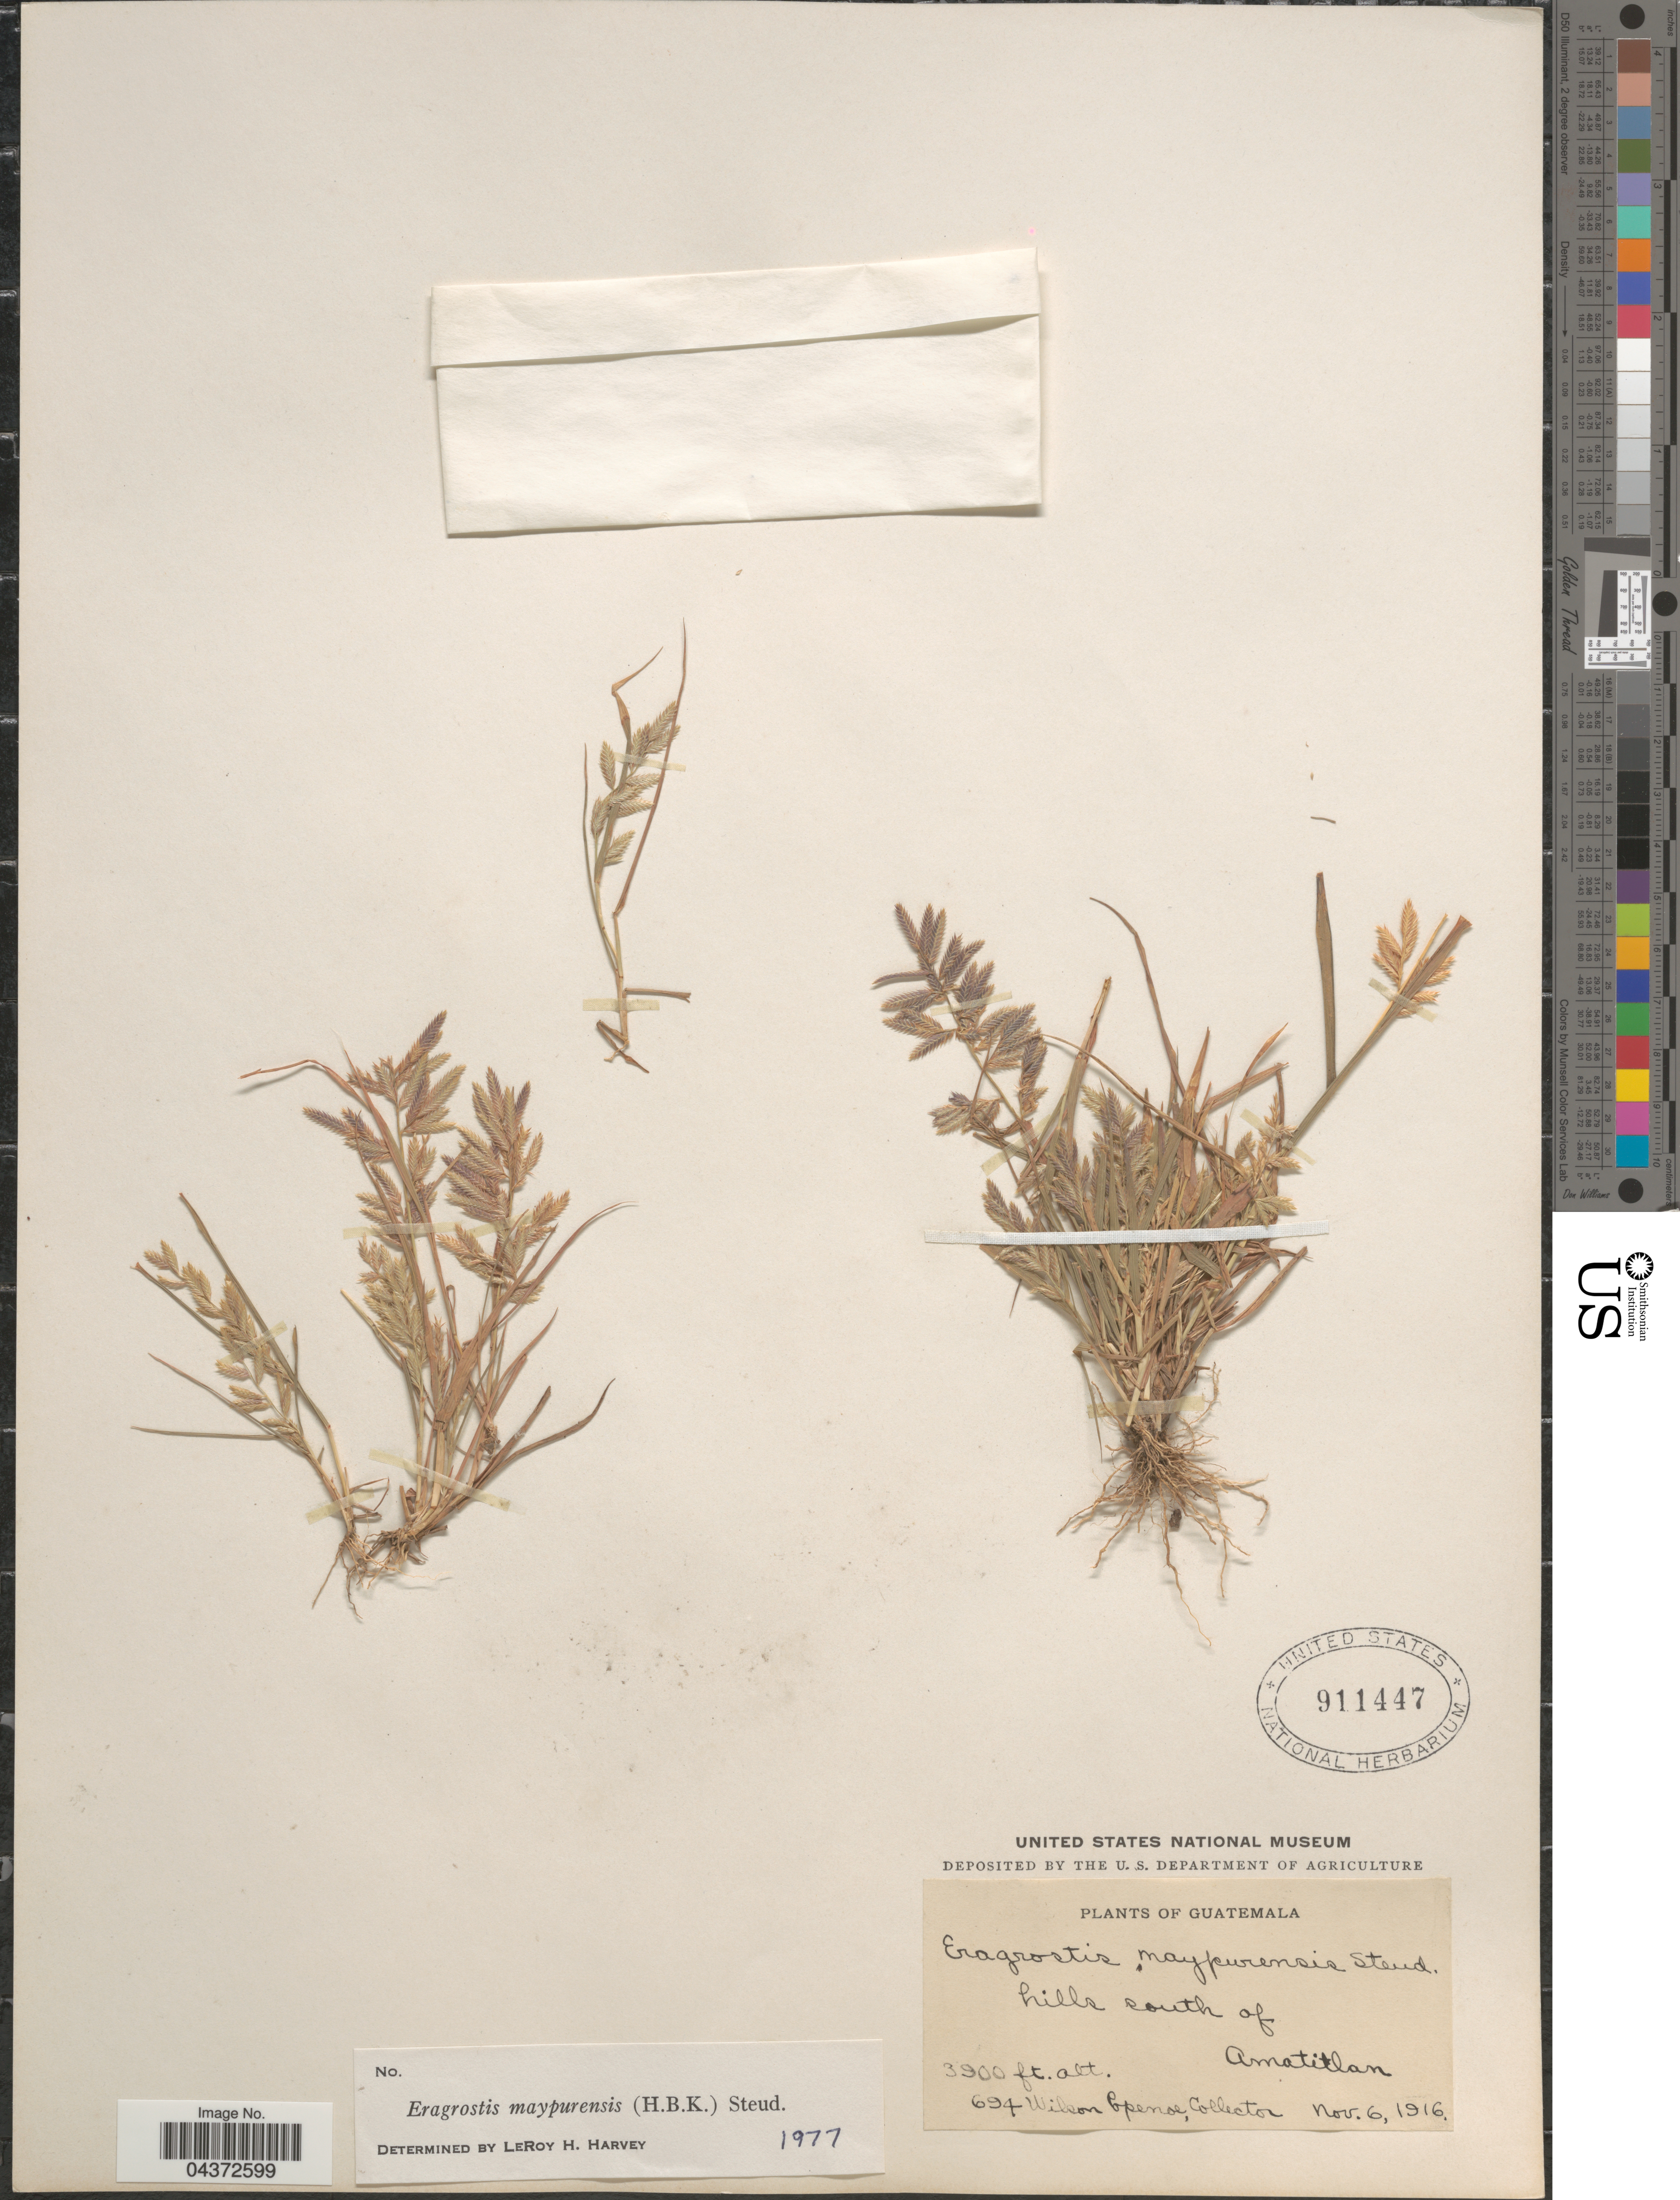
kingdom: Plantae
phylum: Tracheophyta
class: Liliopsida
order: Poales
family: Poaceae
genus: Eragrostis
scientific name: Eragrostis maypurensis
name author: (Kunth) Steud.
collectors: F. Popenoe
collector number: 694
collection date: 1916-11-06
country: Guatemala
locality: Hills south of Amatitlan.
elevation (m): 1189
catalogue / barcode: US 911447